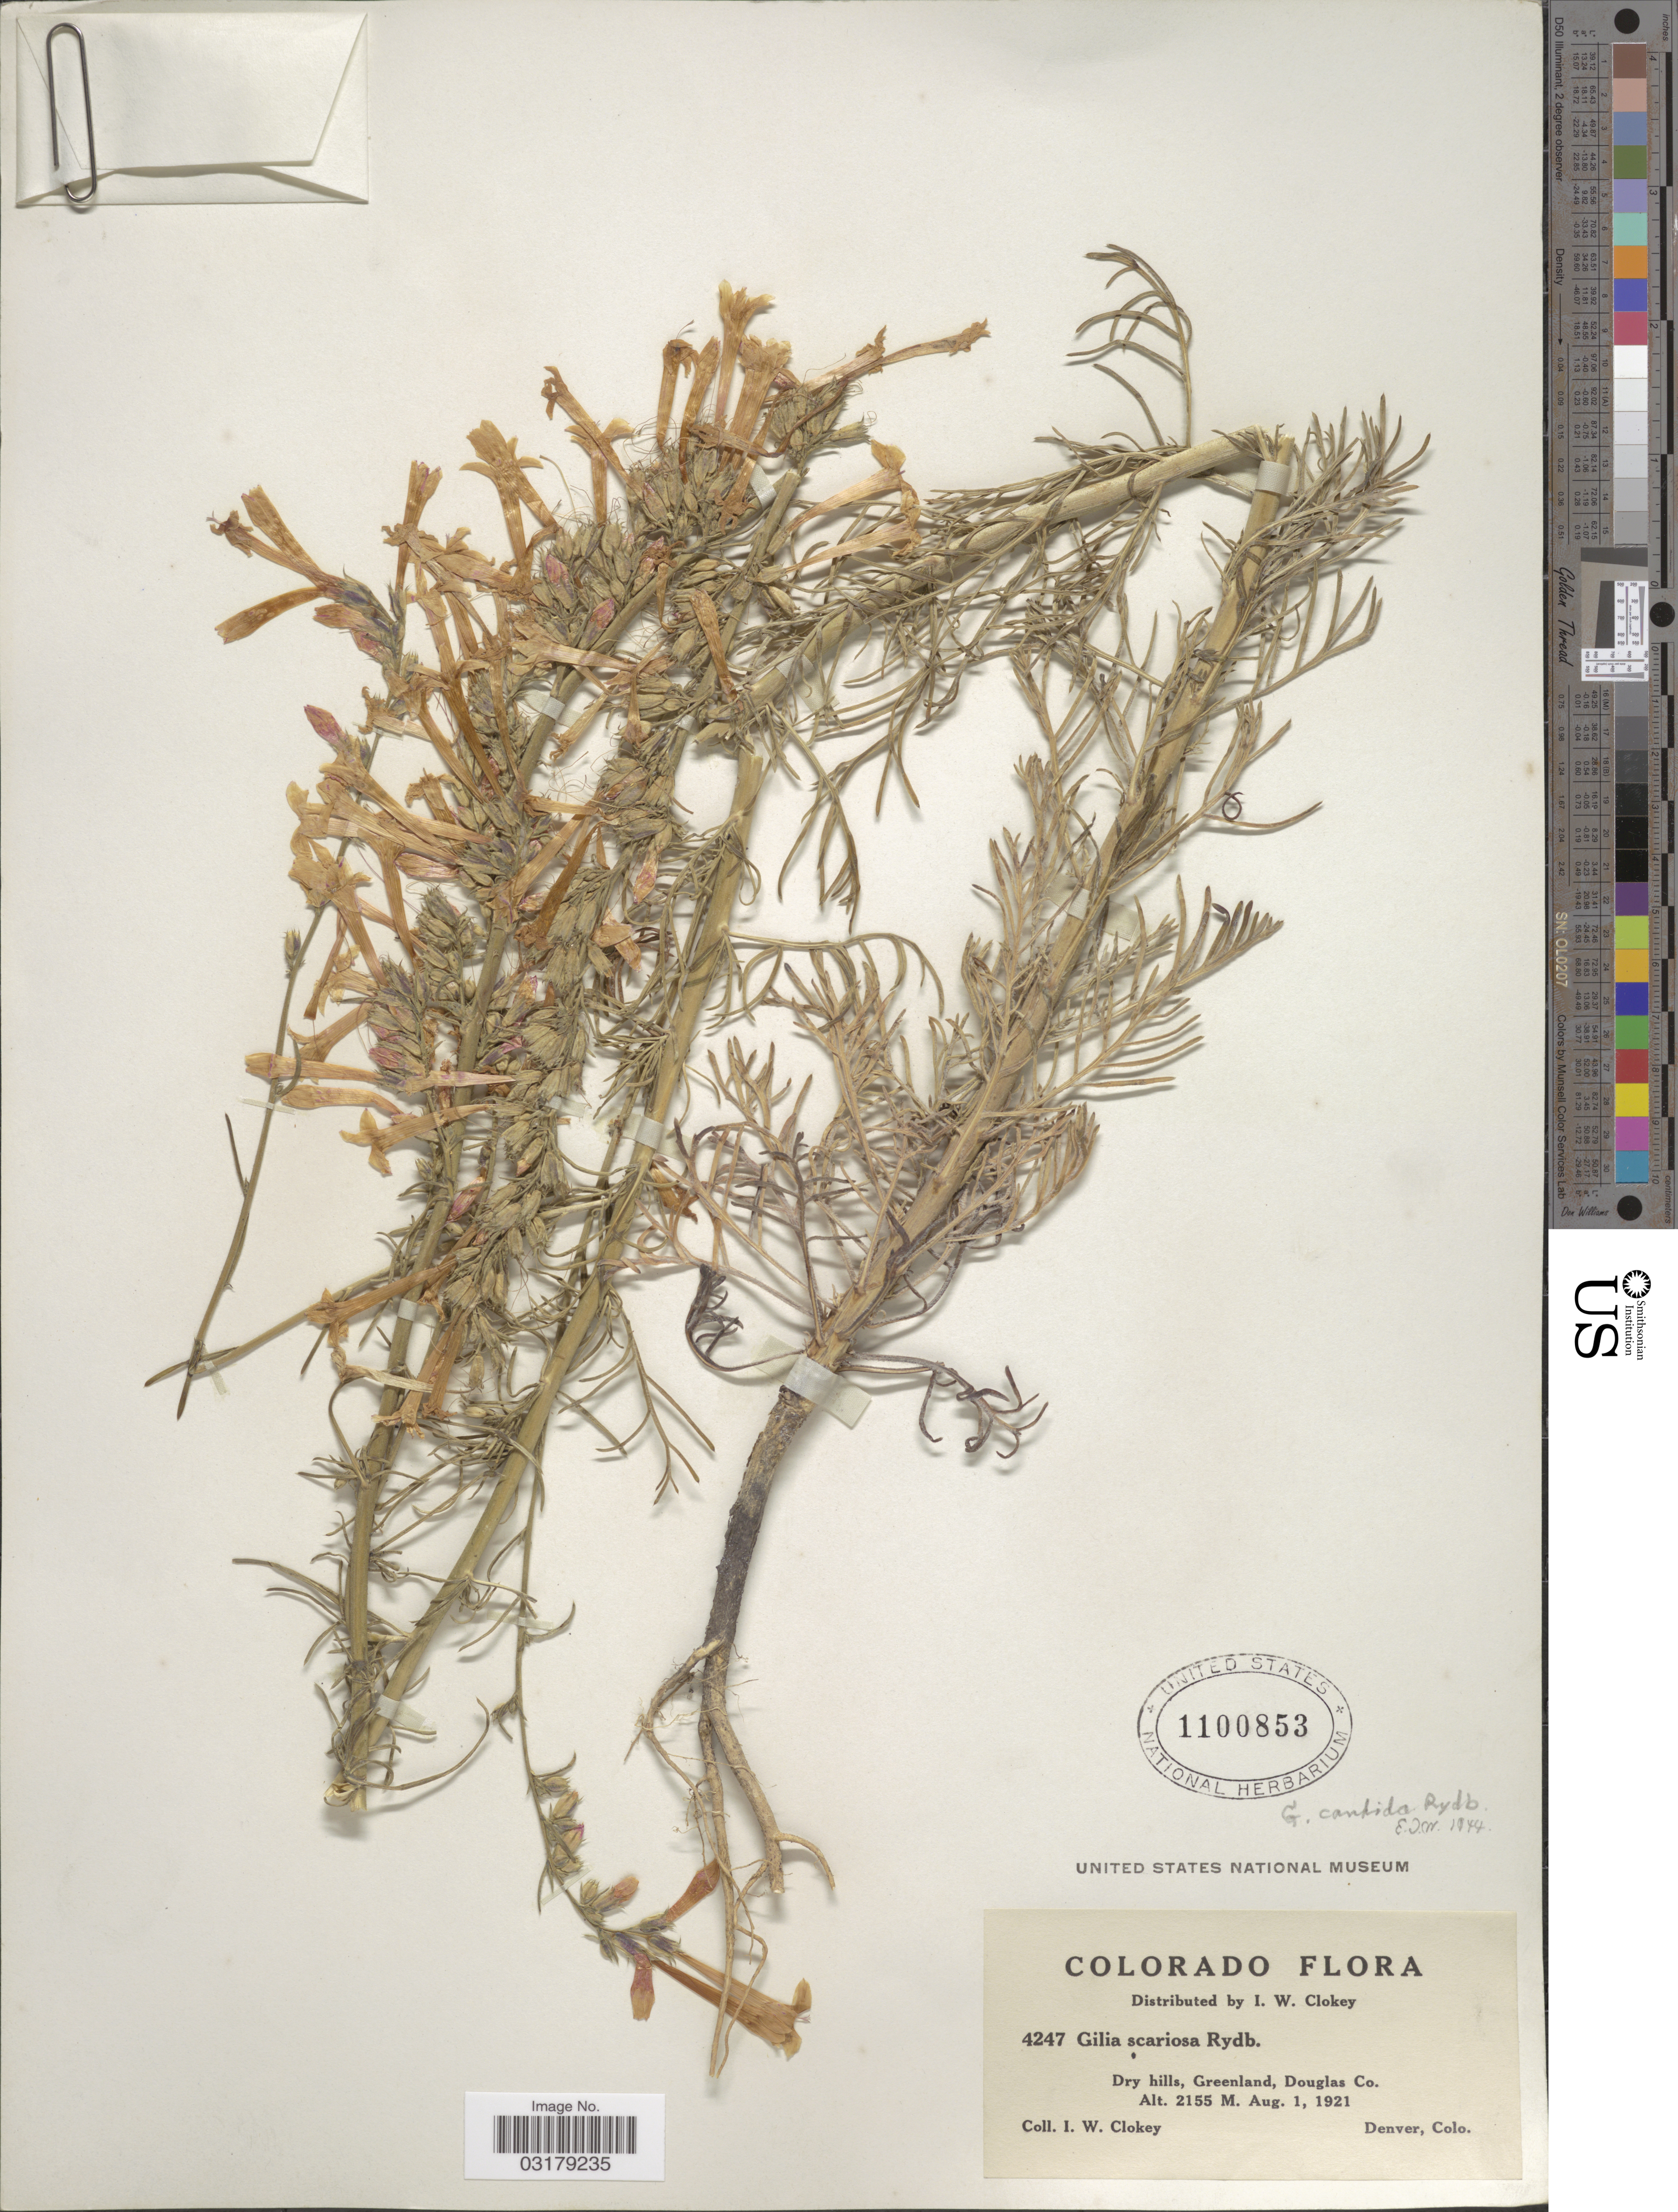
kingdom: Plantae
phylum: Tracheophyta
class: Magnoliopsida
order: Ericales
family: Polemoniaceae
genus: Ipomopsis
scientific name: Ipomopsis aggregata subsp. candida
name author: (Rydb.) V.E. Grant & A.D. Grant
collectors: I. W. Clokey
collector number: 4247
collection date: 1921-08-01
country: United States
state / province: Colorado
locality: Dry hills, Greenland, Douglas Co.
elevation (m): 2155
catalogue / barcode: US 1100853